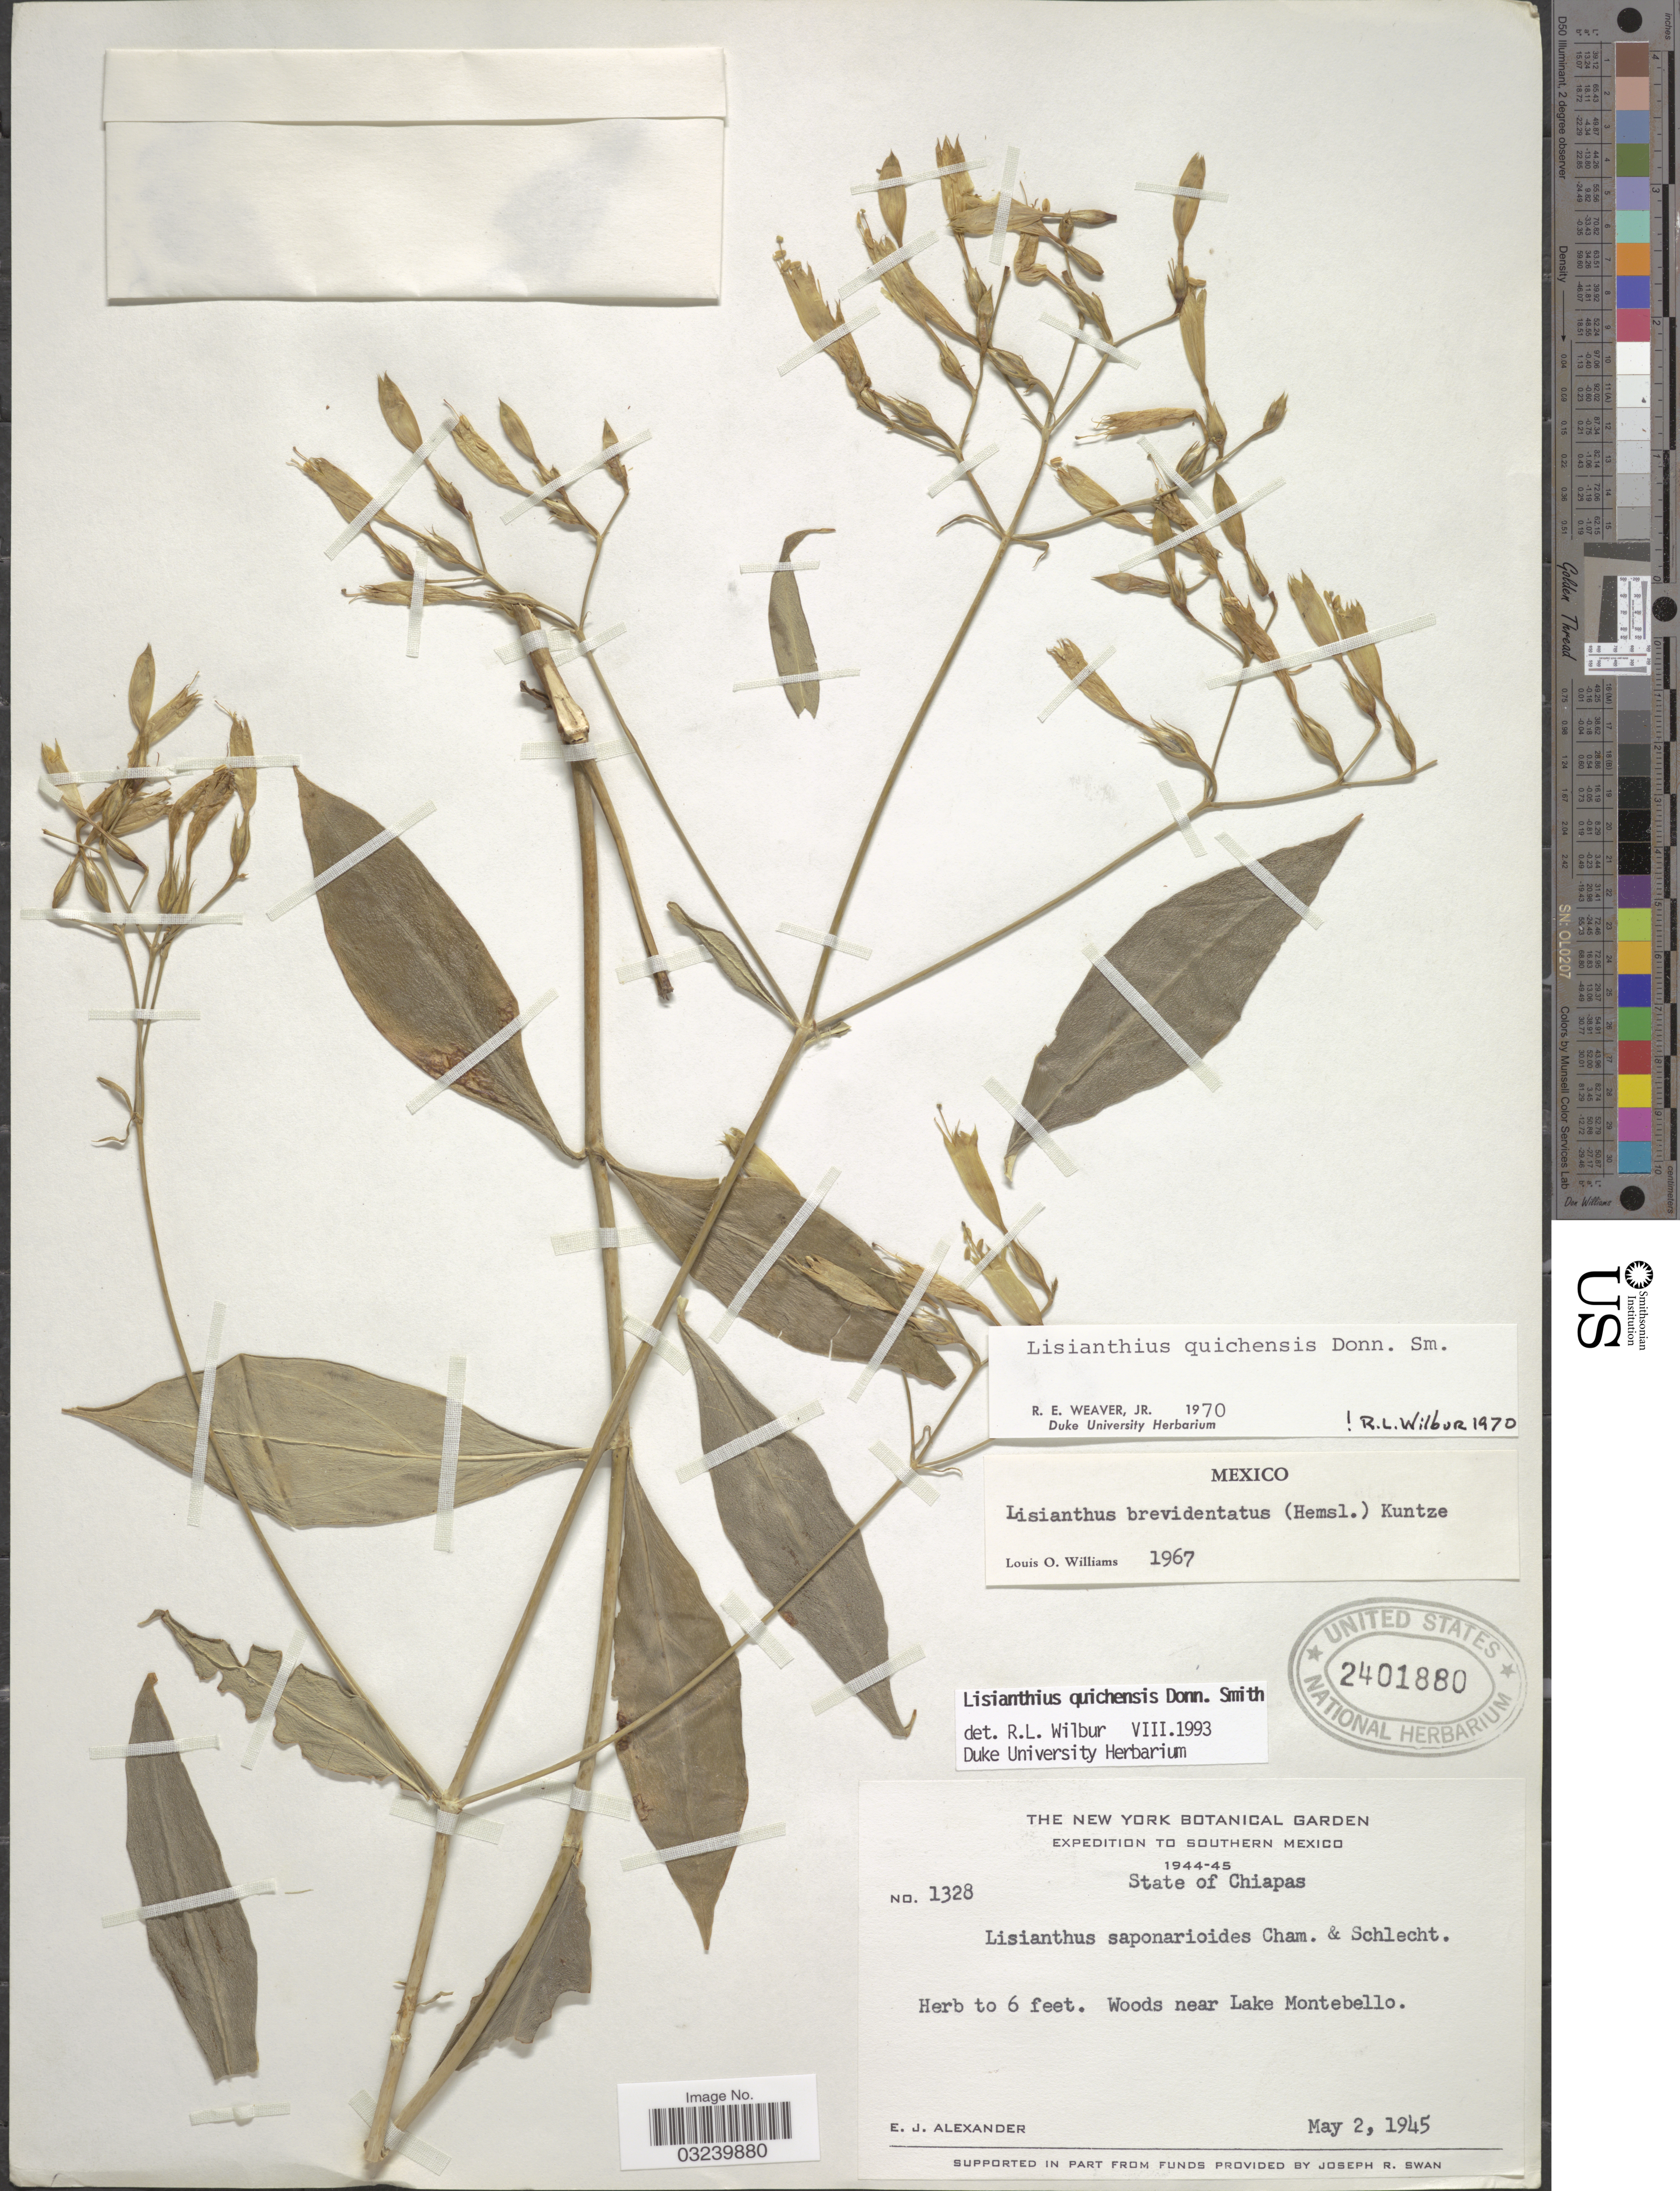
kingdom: Plantae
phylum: Tracheophyta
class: Magnoliopsida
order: Gentianales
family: Gentianaceae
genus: Lisianthius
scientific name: Lisianthius quichensis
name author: Donn. Sm.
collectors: E. J. Alexander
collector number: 1328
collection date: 1945-05-02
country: Mexico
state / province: Chiapas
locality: Woods near Lake Montebello, Southern Mexico.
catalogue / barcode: US 2401880